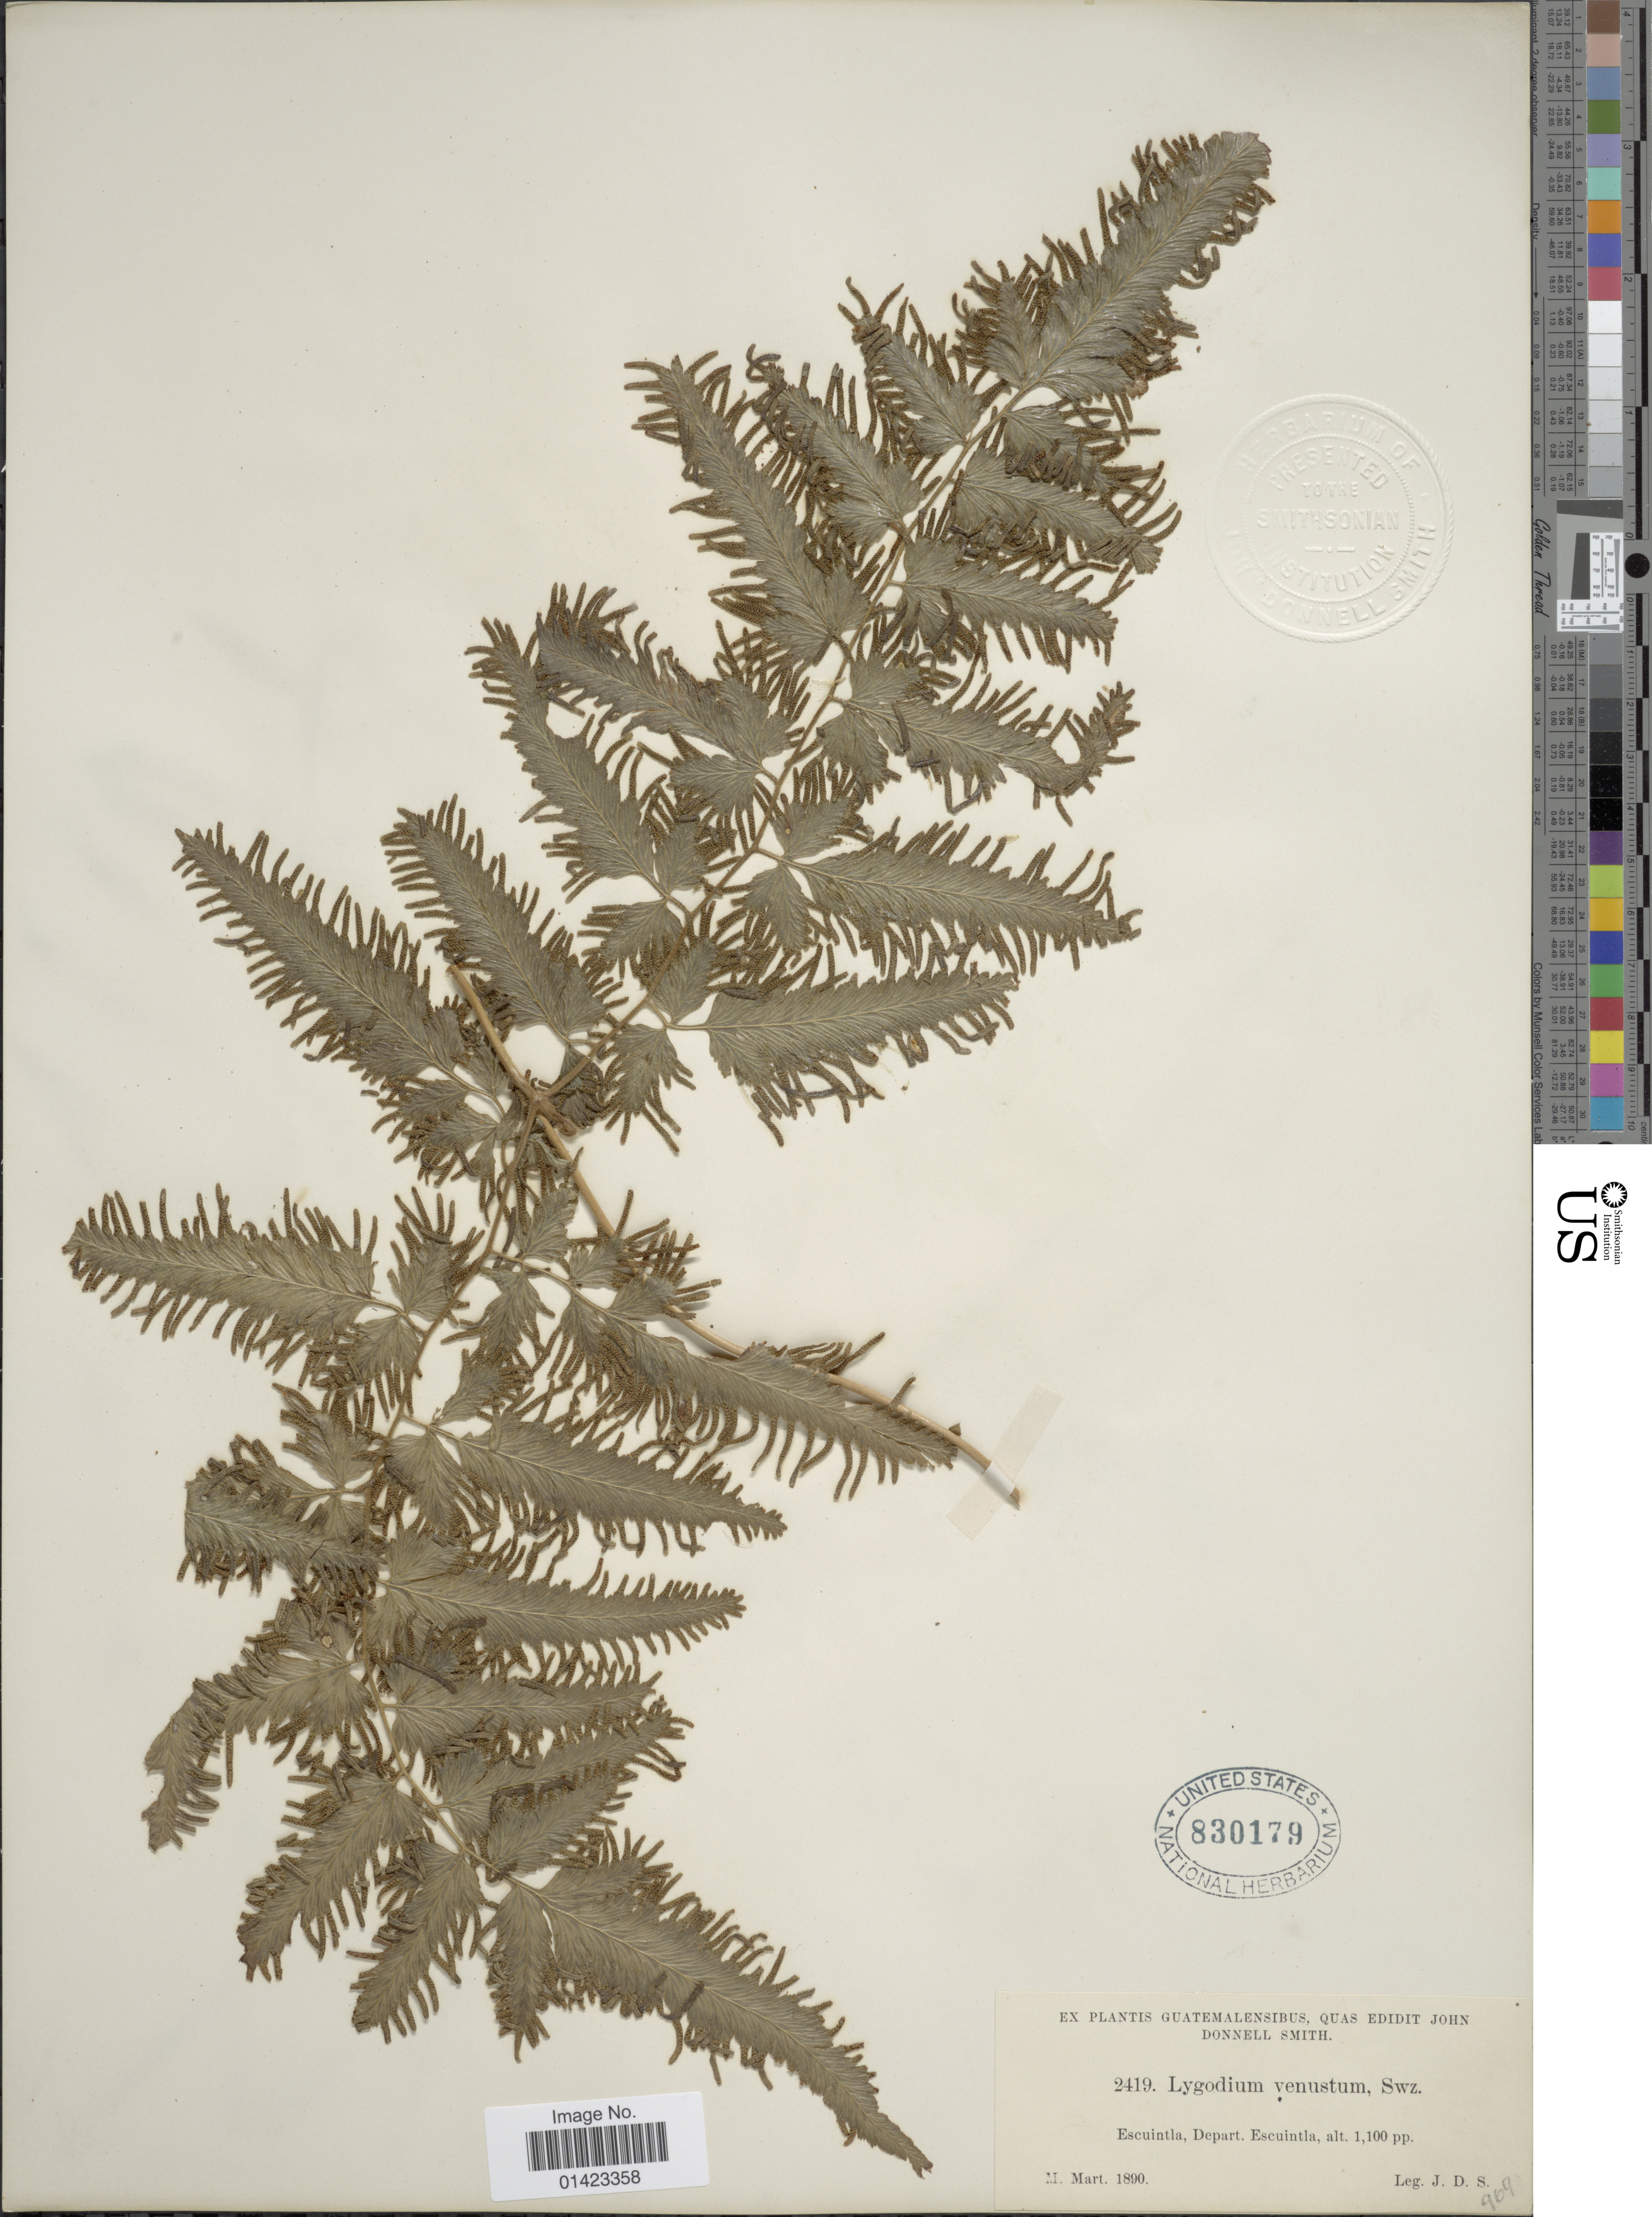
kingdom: Plantae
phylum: Tracheophyta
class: Polypodiopsida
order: Schizaeales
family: Lygodiaceae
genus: Lygodium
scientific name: Lygodium venustum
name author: Sw.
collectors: J. Donnell Smith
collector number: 2419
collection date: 1890-03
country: Guatemala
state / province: Escuintla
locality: Escuintla, Depart. Escuintla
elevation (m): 335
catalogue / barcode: US 830179